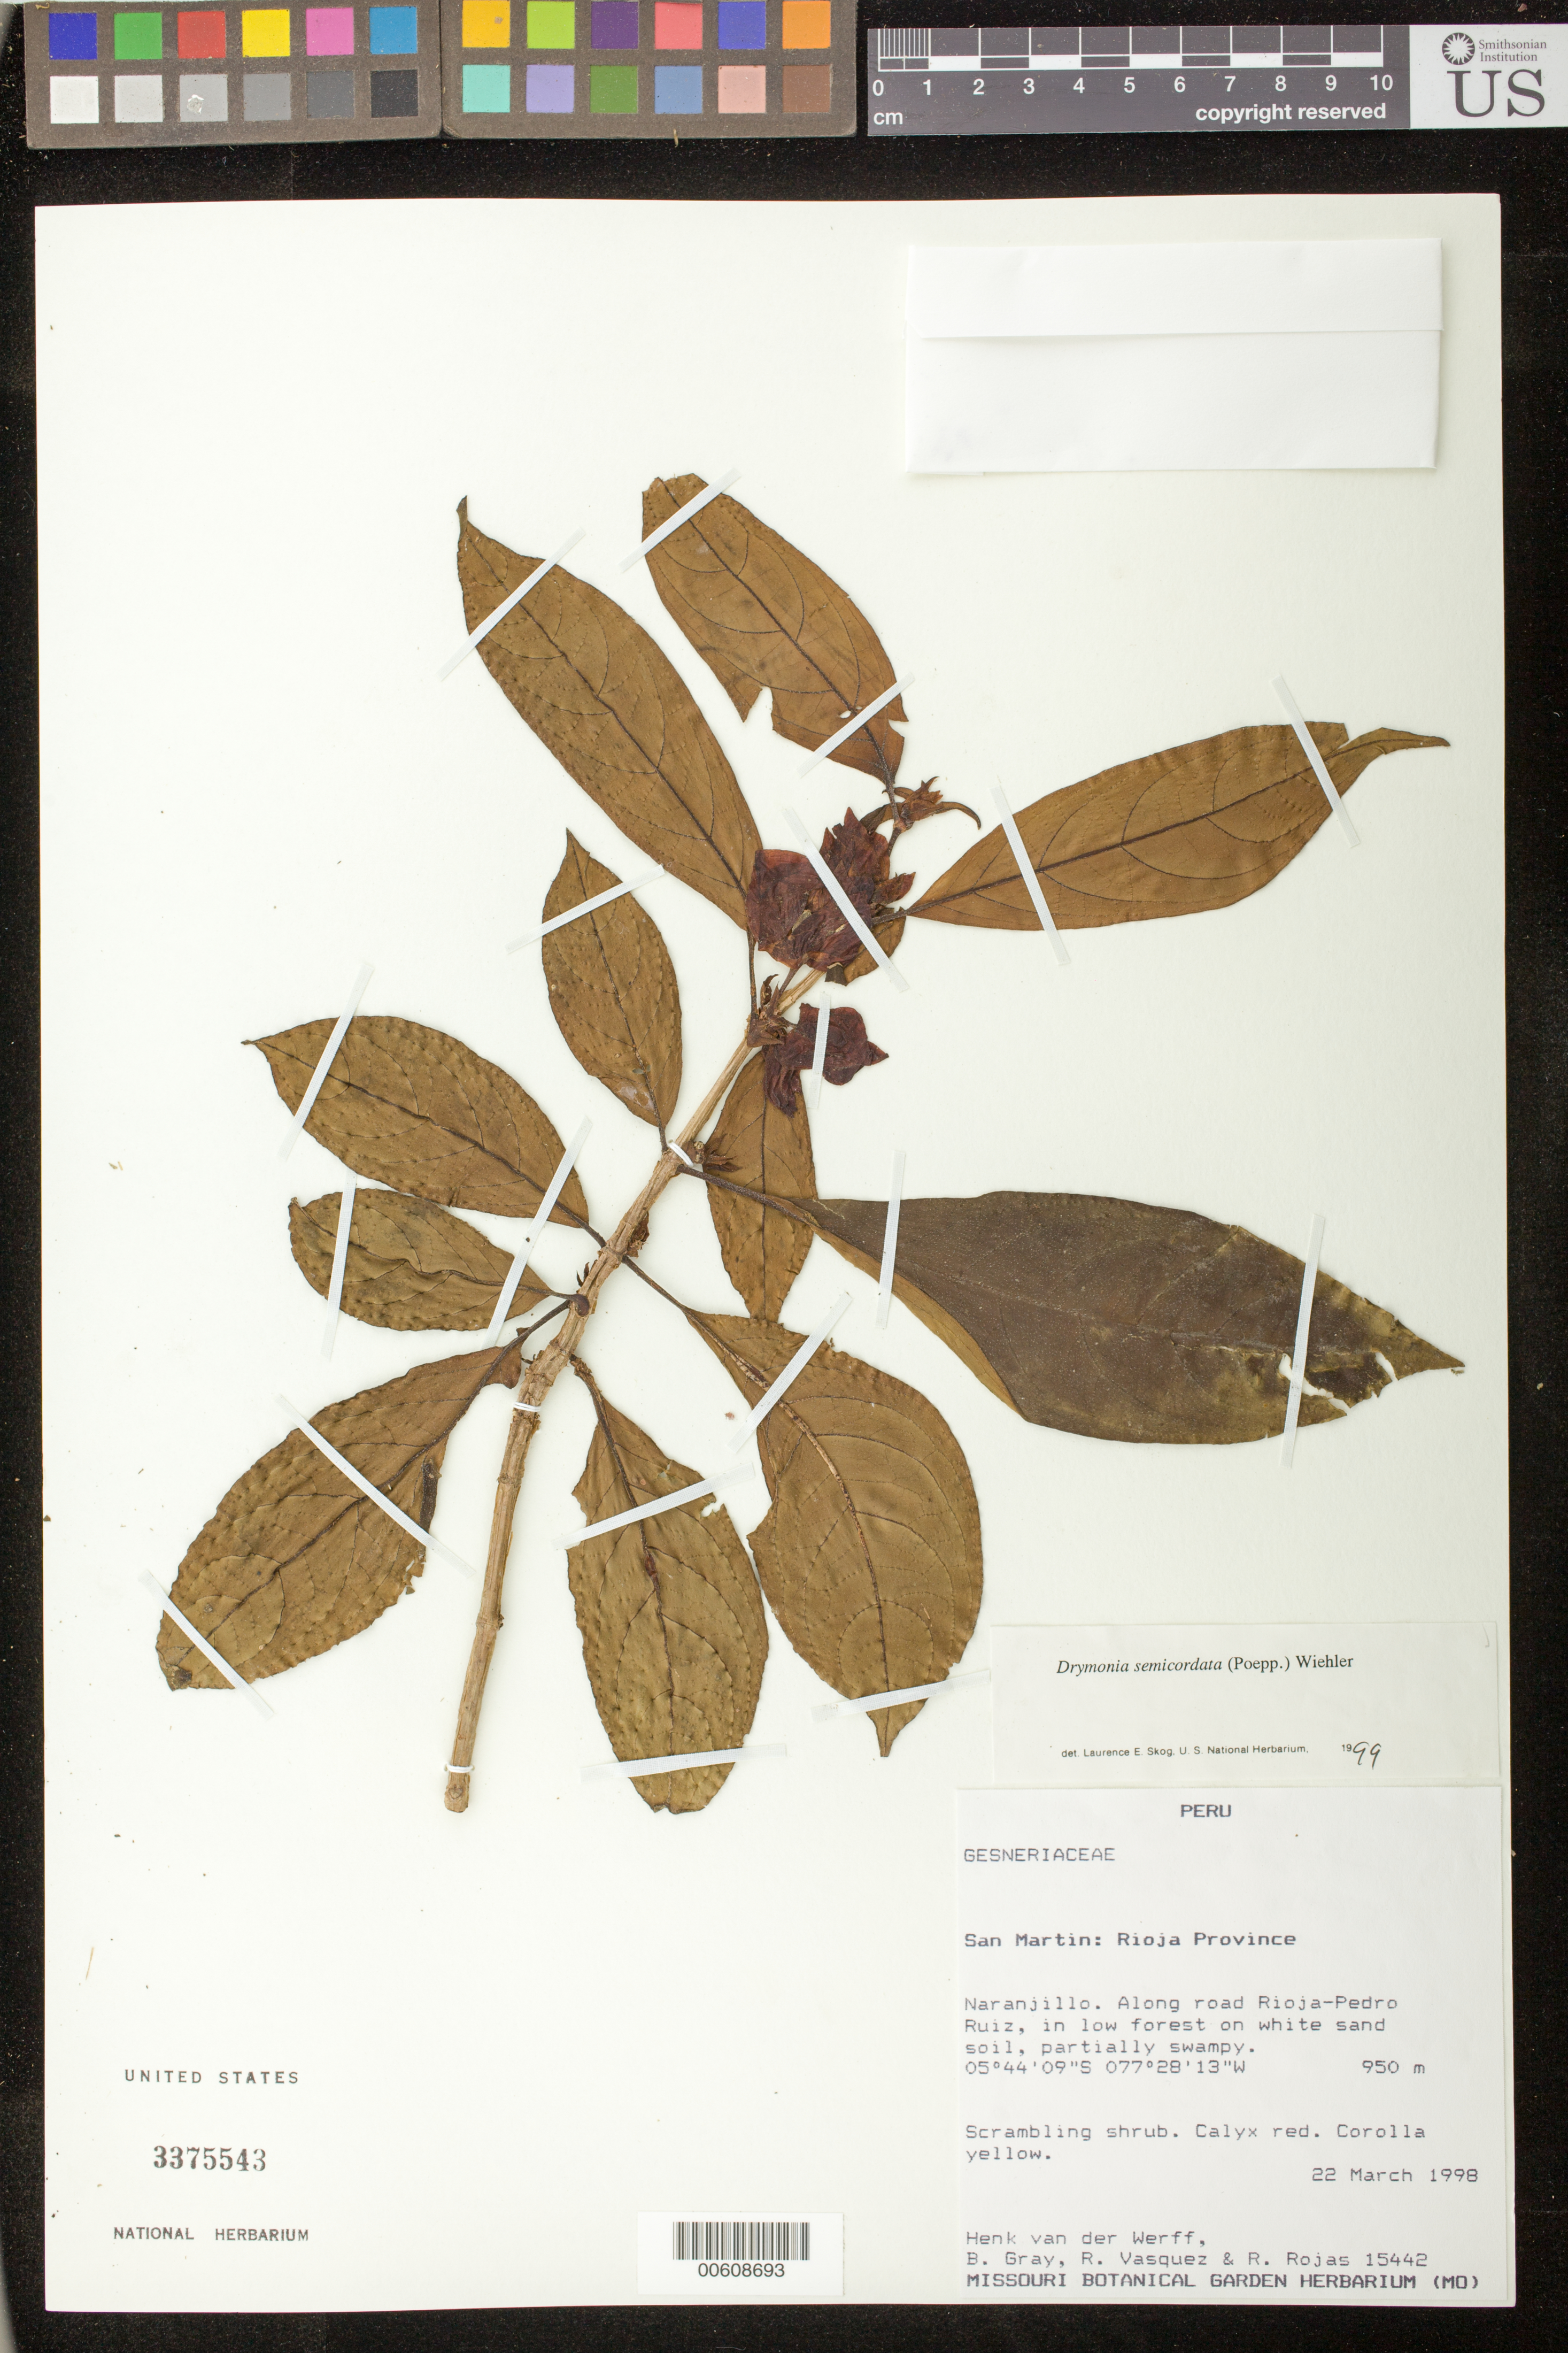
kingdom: Plantae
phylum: Tracheophyta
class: Magnoliopsida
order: Lamiales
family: Gesneriaceae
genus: Drymonia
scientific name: Drymonia semicordata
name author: (Poepp.) Wiehler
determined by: Skog, Laurence E.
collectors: H. van der Werff, B. Gray, R. Rojas & R. Vasquez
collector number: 15442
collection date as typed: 22 Mar 1998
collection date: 1998-03-22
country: Peru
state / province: San Martín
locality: Prov. Rioja; Naranjillo, along road Rioja - Pedro Ruiz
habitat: In low forest on white sand soil, partially swampy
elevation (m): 950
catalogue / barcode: US 3375543